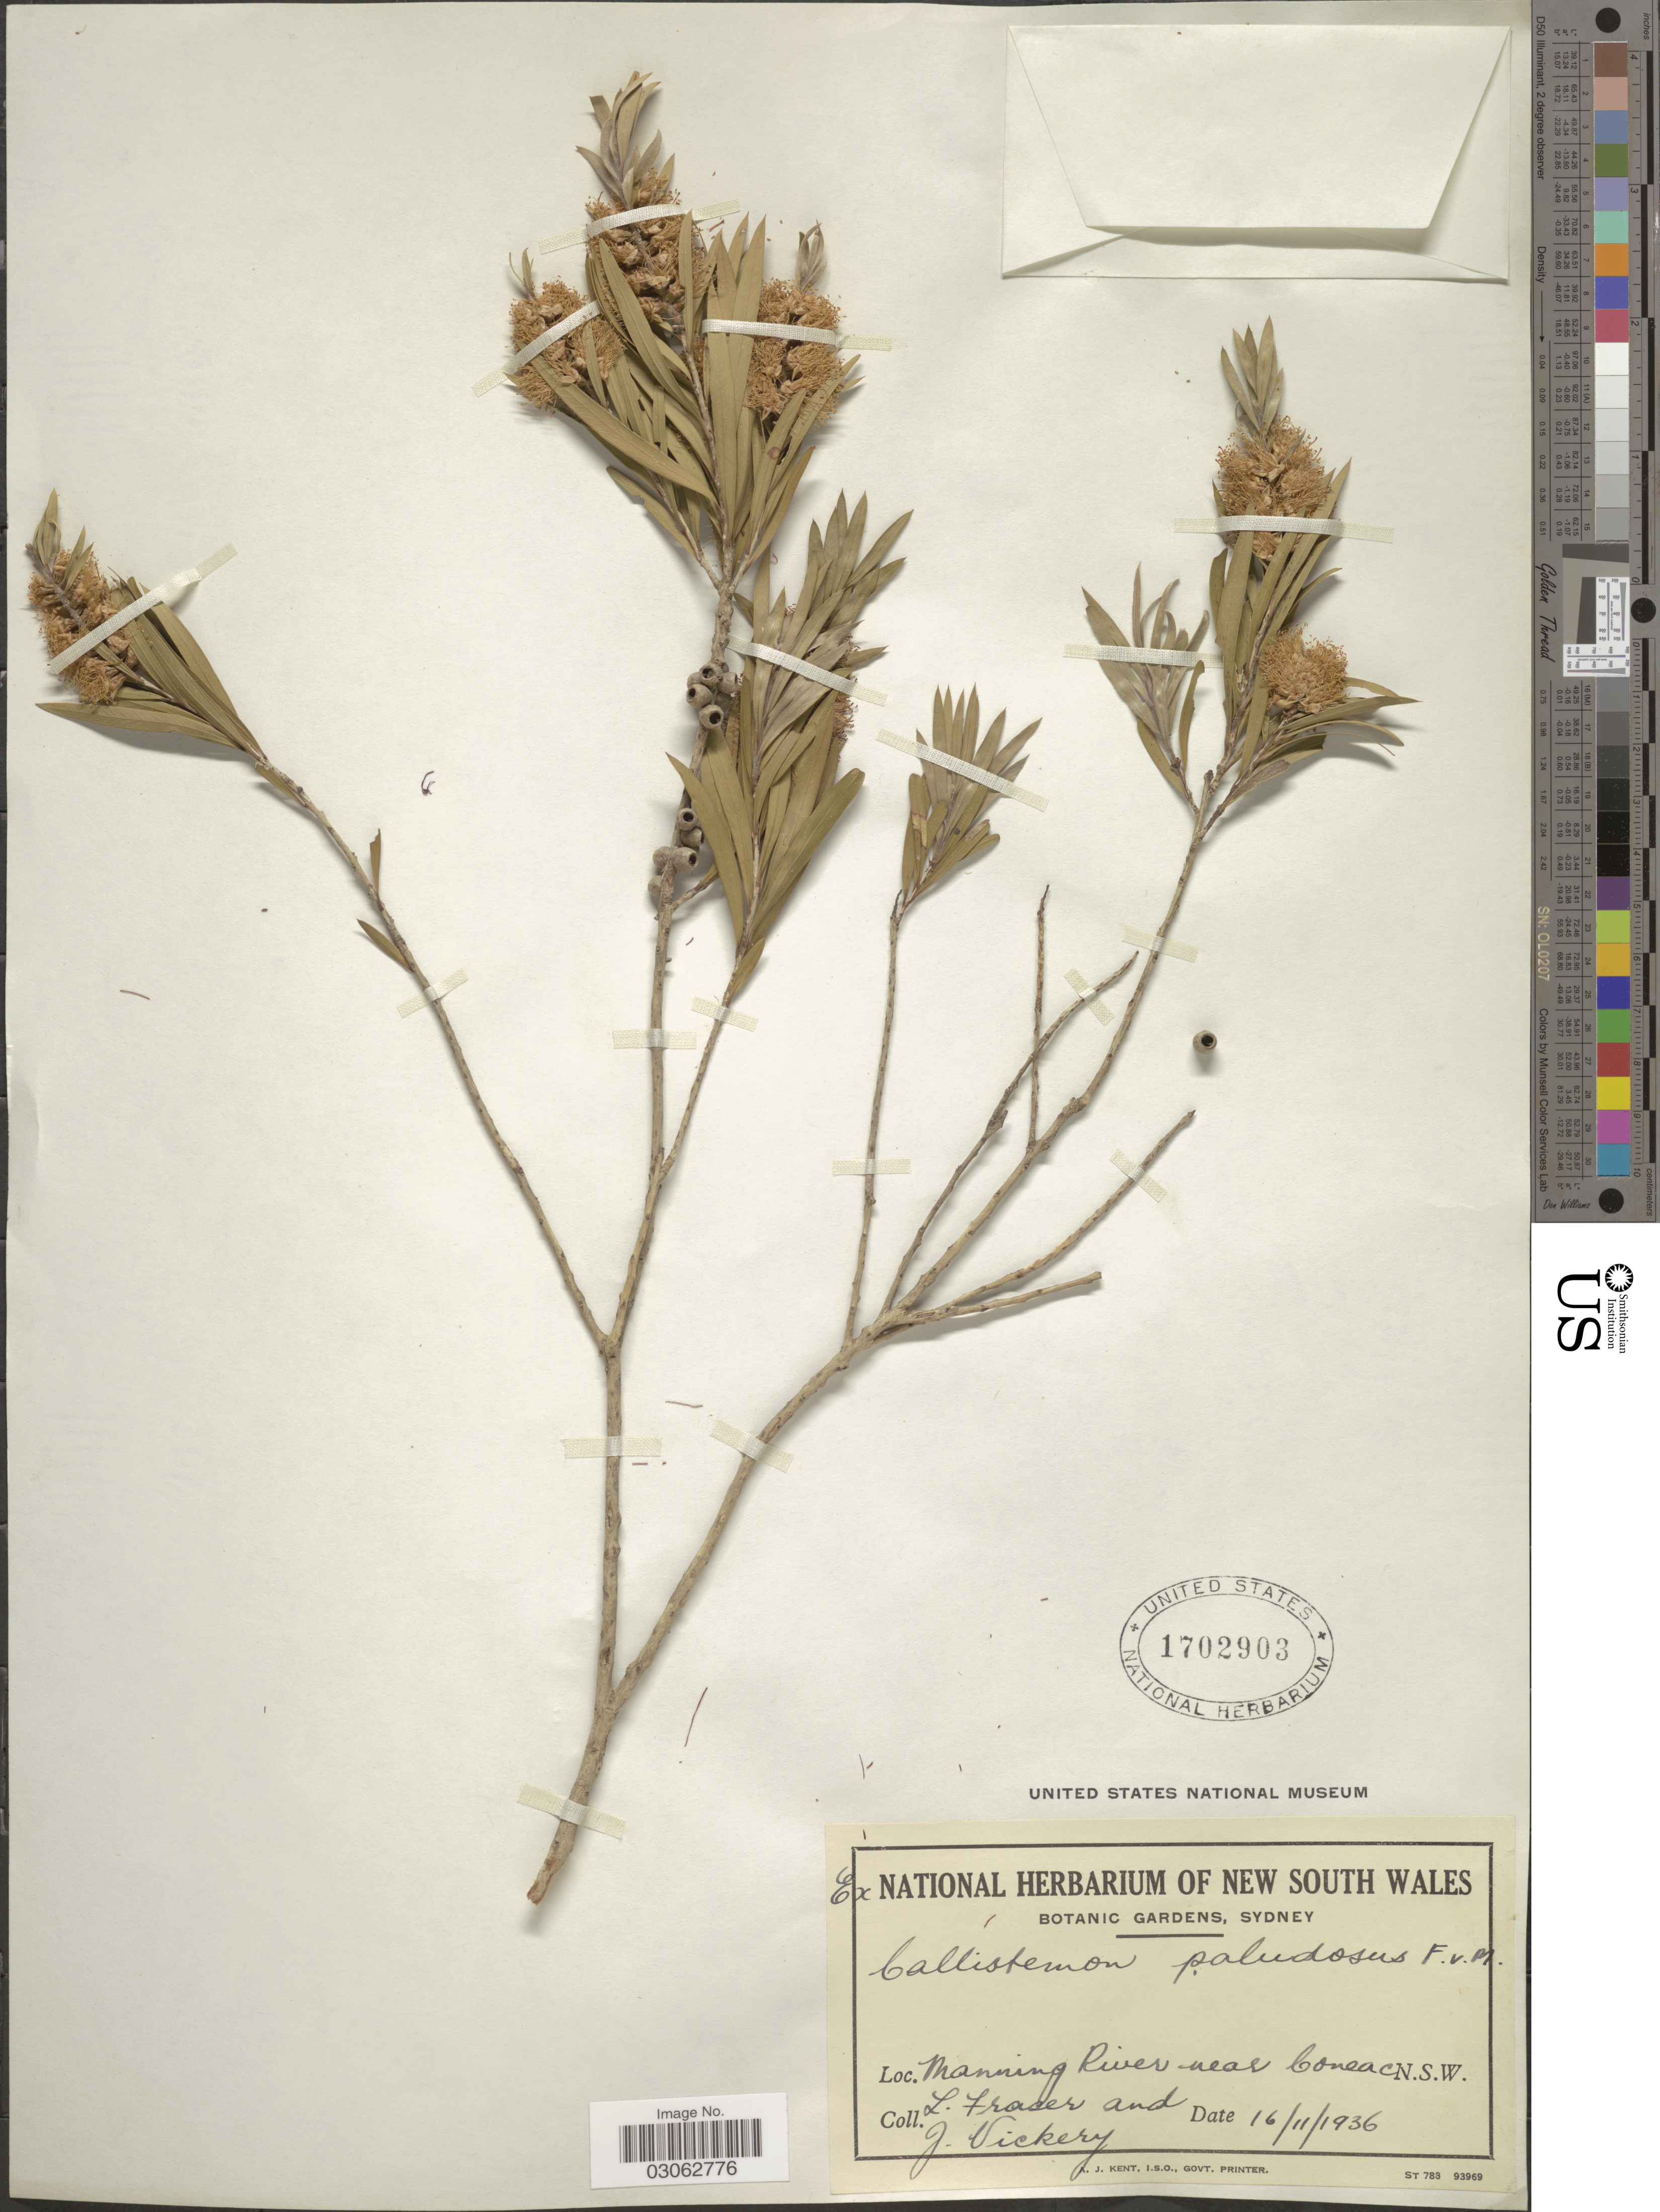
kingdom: Plantae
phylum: Tracheophyta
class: Magnoliopsida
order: Myrtales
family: Myrtaceae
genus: Callistemon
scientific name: Callistemon paludosus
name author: F. Muell.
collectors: L. Fraser & J. Vickery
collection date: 1936-11-16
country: Australia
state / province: New South Wales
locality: Manning River near Coneac. N.S.W.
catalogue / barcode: US 1702903